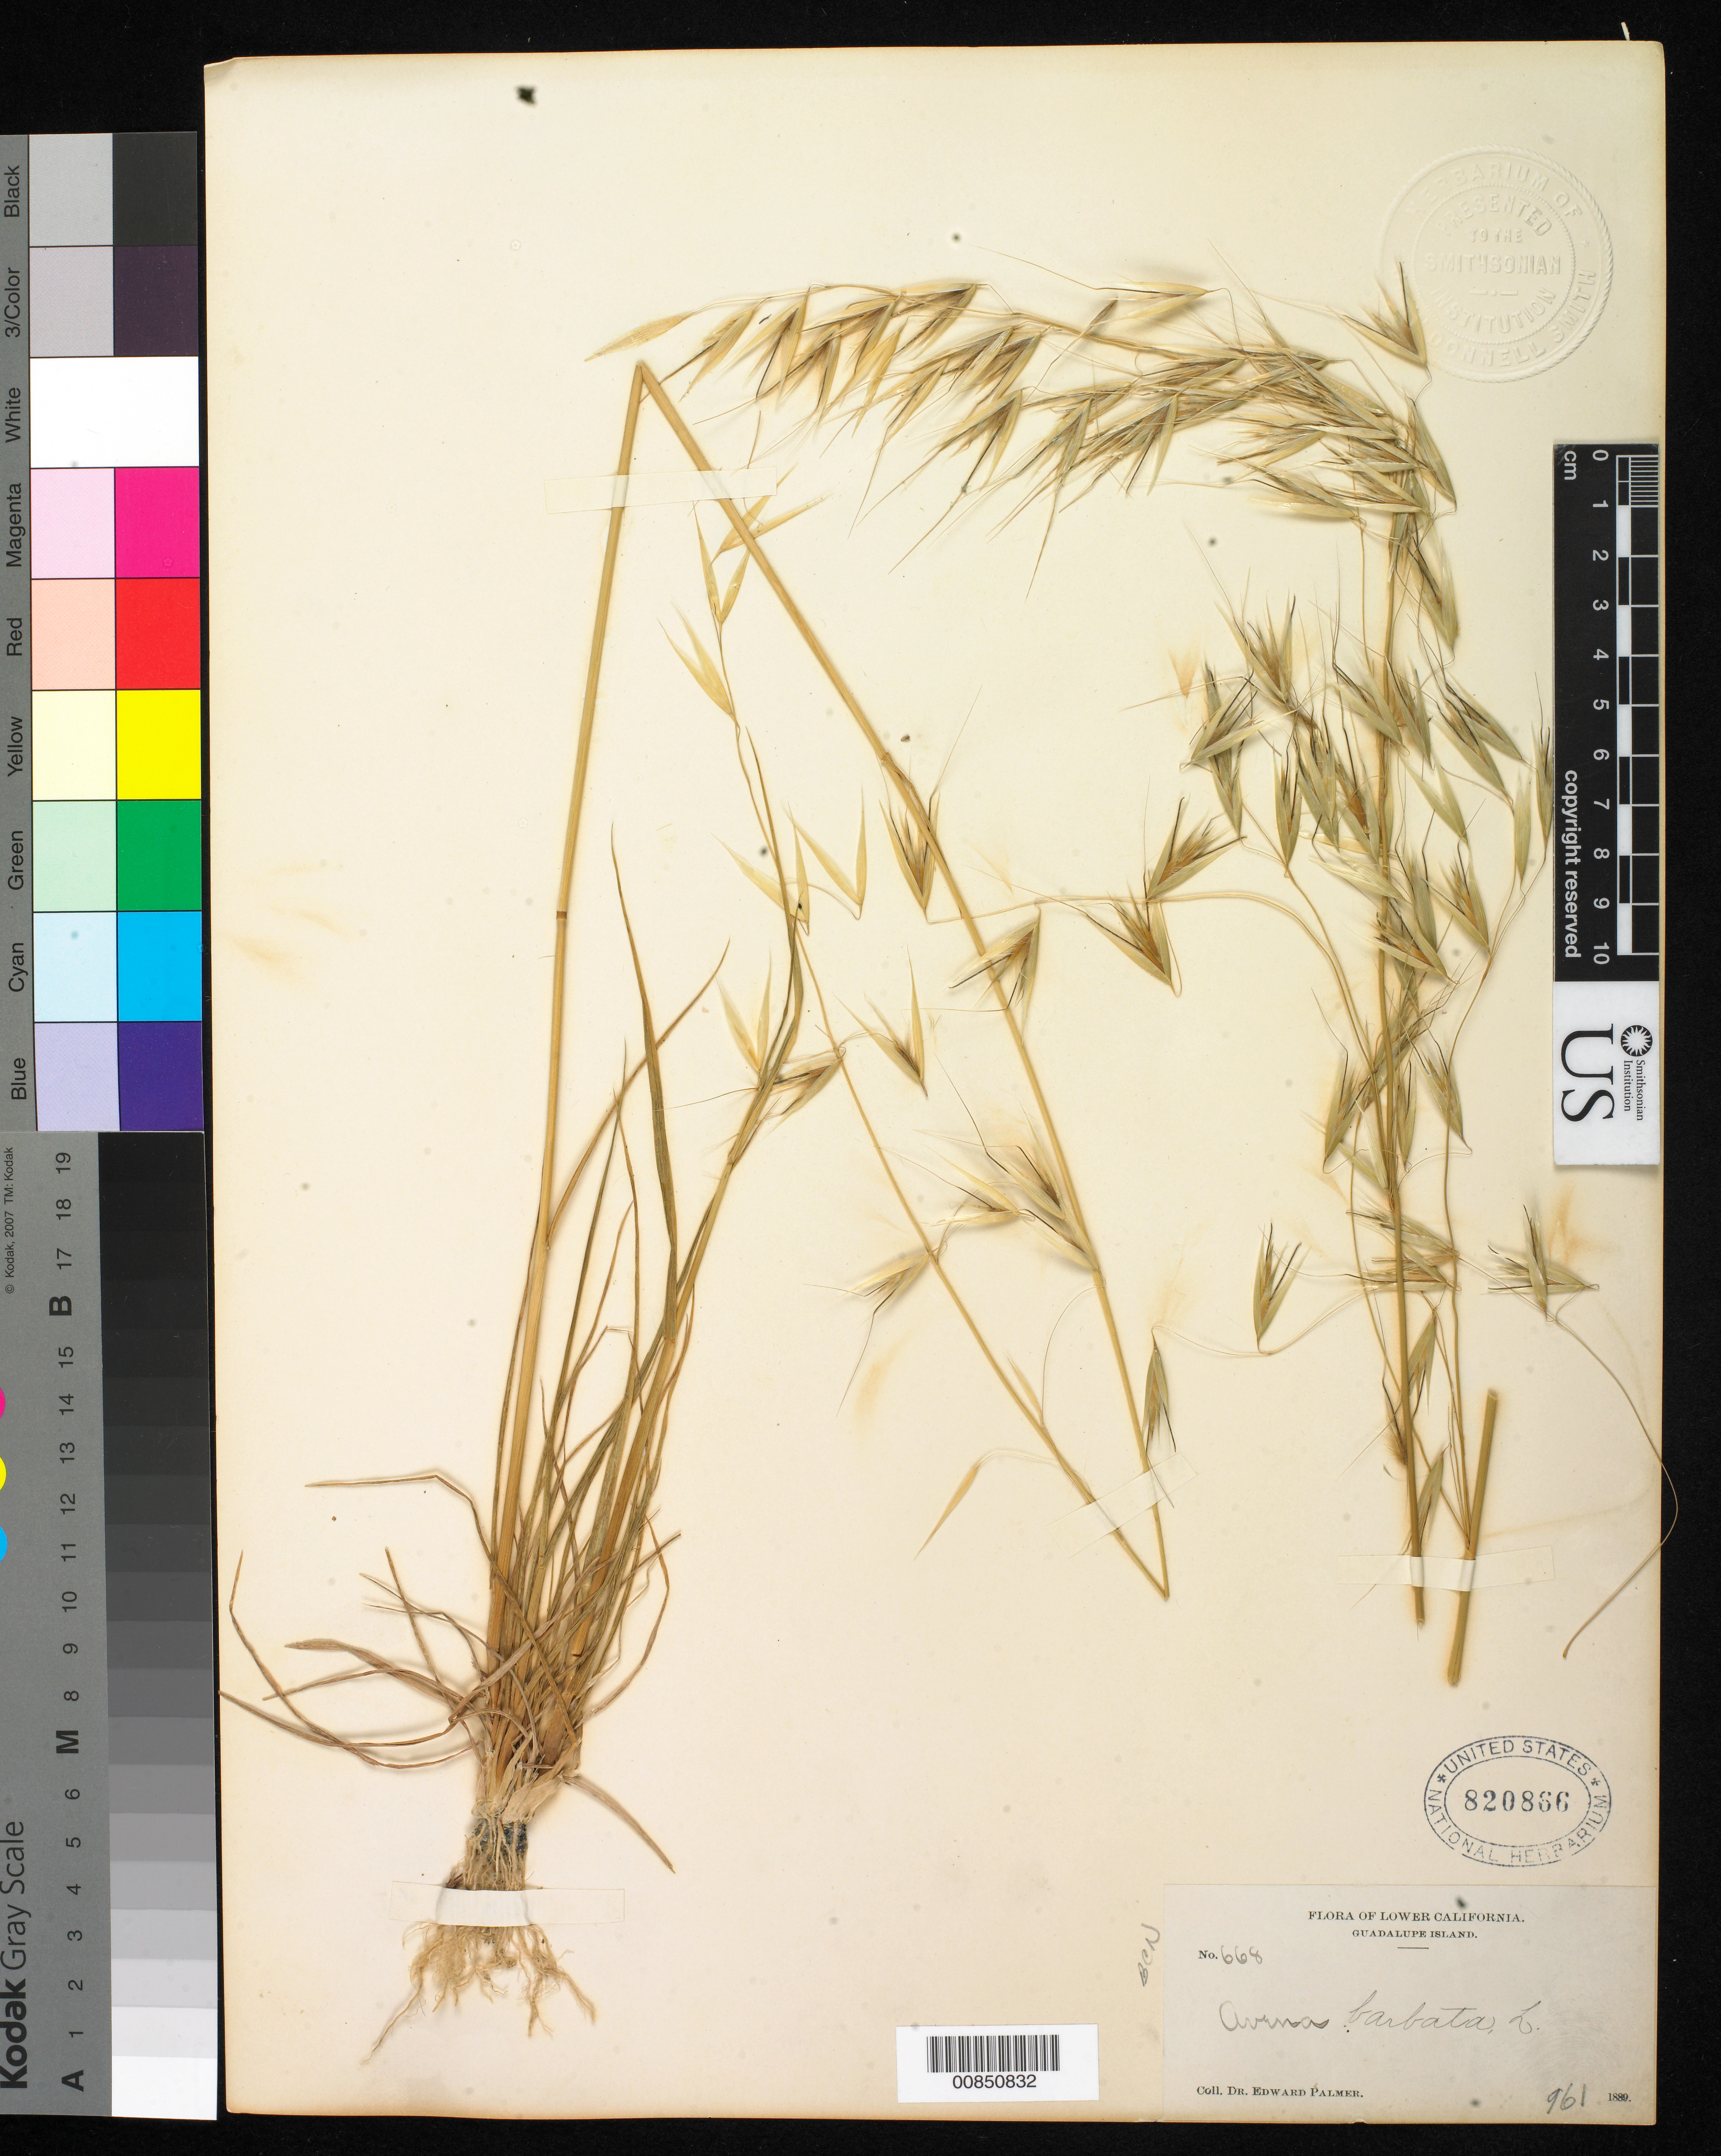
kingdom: Plantae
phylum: Tracheophyta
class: Liliopsida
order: Poales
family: Poaceae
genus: Avena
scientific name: Avena barbata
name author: Pott ex Link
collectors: E. Palmer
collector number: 668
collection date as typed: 1889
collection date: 1889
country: Mexico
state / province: Baja California Norte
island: Guadalupe I.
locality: Guadalupe Island, Baja California.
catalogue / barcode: US 820866